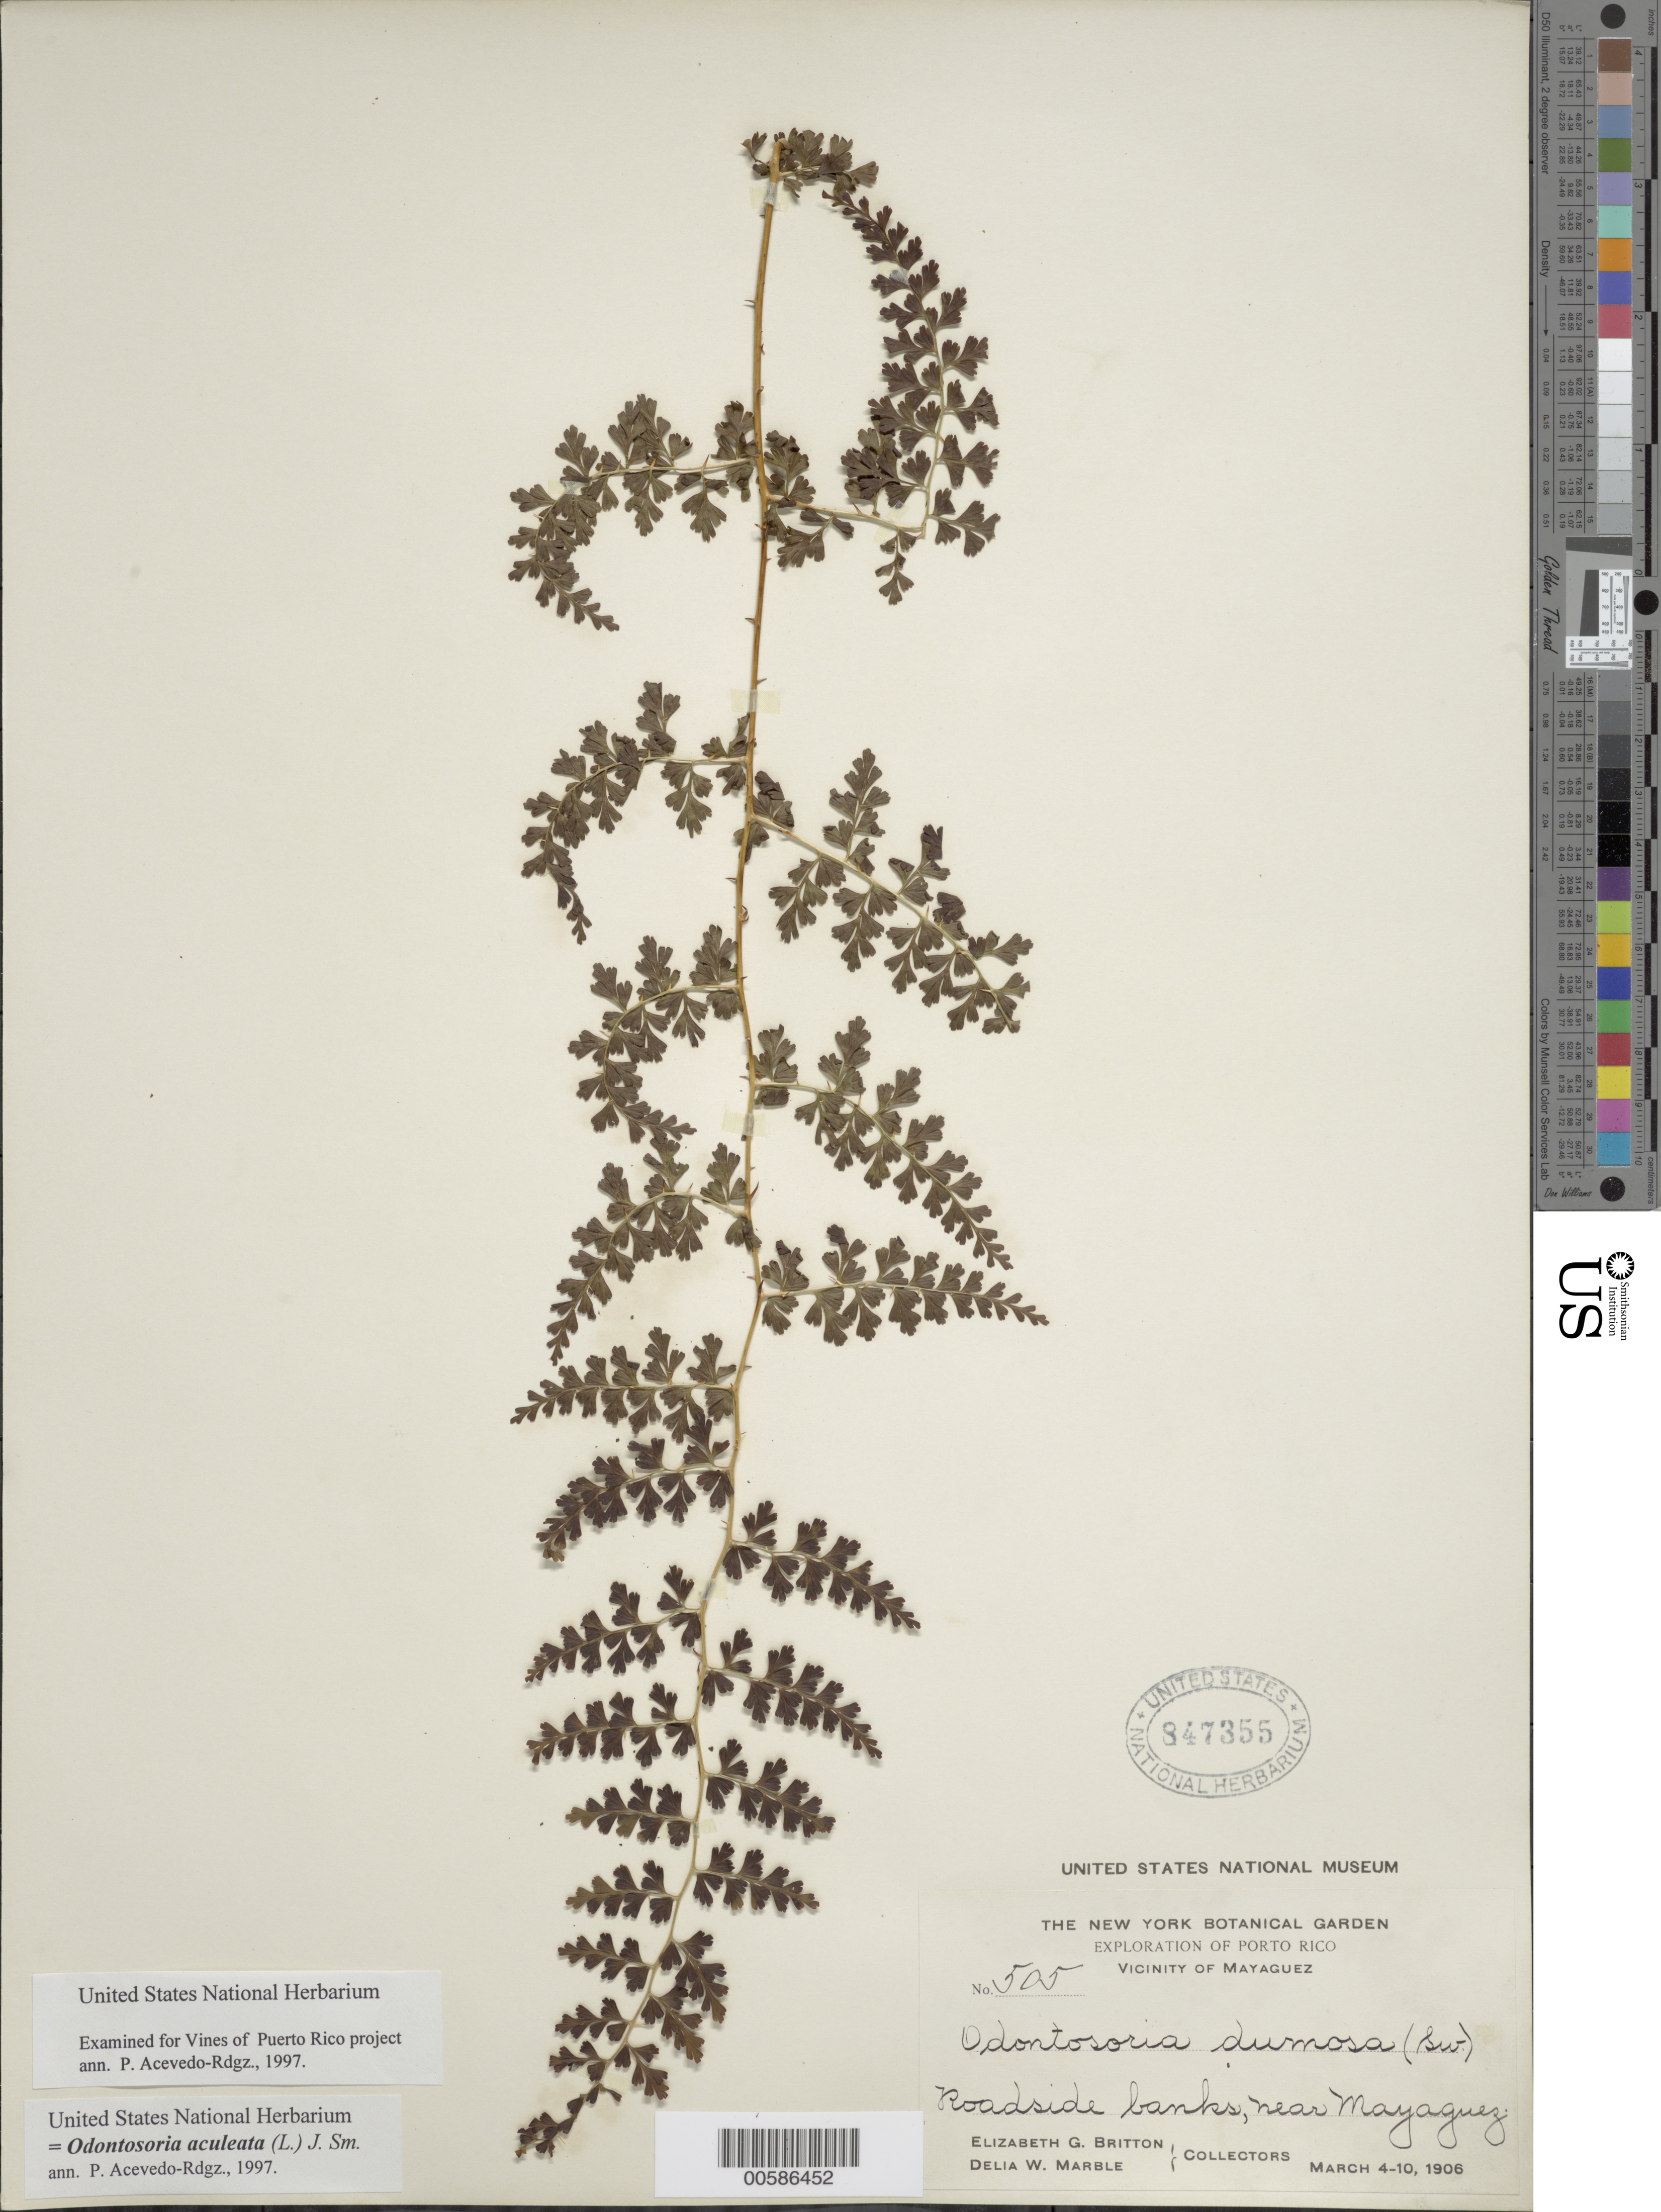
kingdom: Plantae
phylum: Tracheophyta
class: Polypodiopsida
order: Polypodiales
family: Lindsaeaceae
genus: Odontosoria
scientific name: Odontosoria aculeata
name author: (L.) J. Sm.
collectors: E. G. Britton & D. W. Marble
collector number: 505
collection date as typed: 04 Mar 1906 to 10 Mar 1906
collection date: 1906-03-04/1906-03-10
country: Puerto Rico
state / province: Mayagüez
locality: Near Mayaguez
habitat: Roadside banks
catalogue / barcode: US 847355